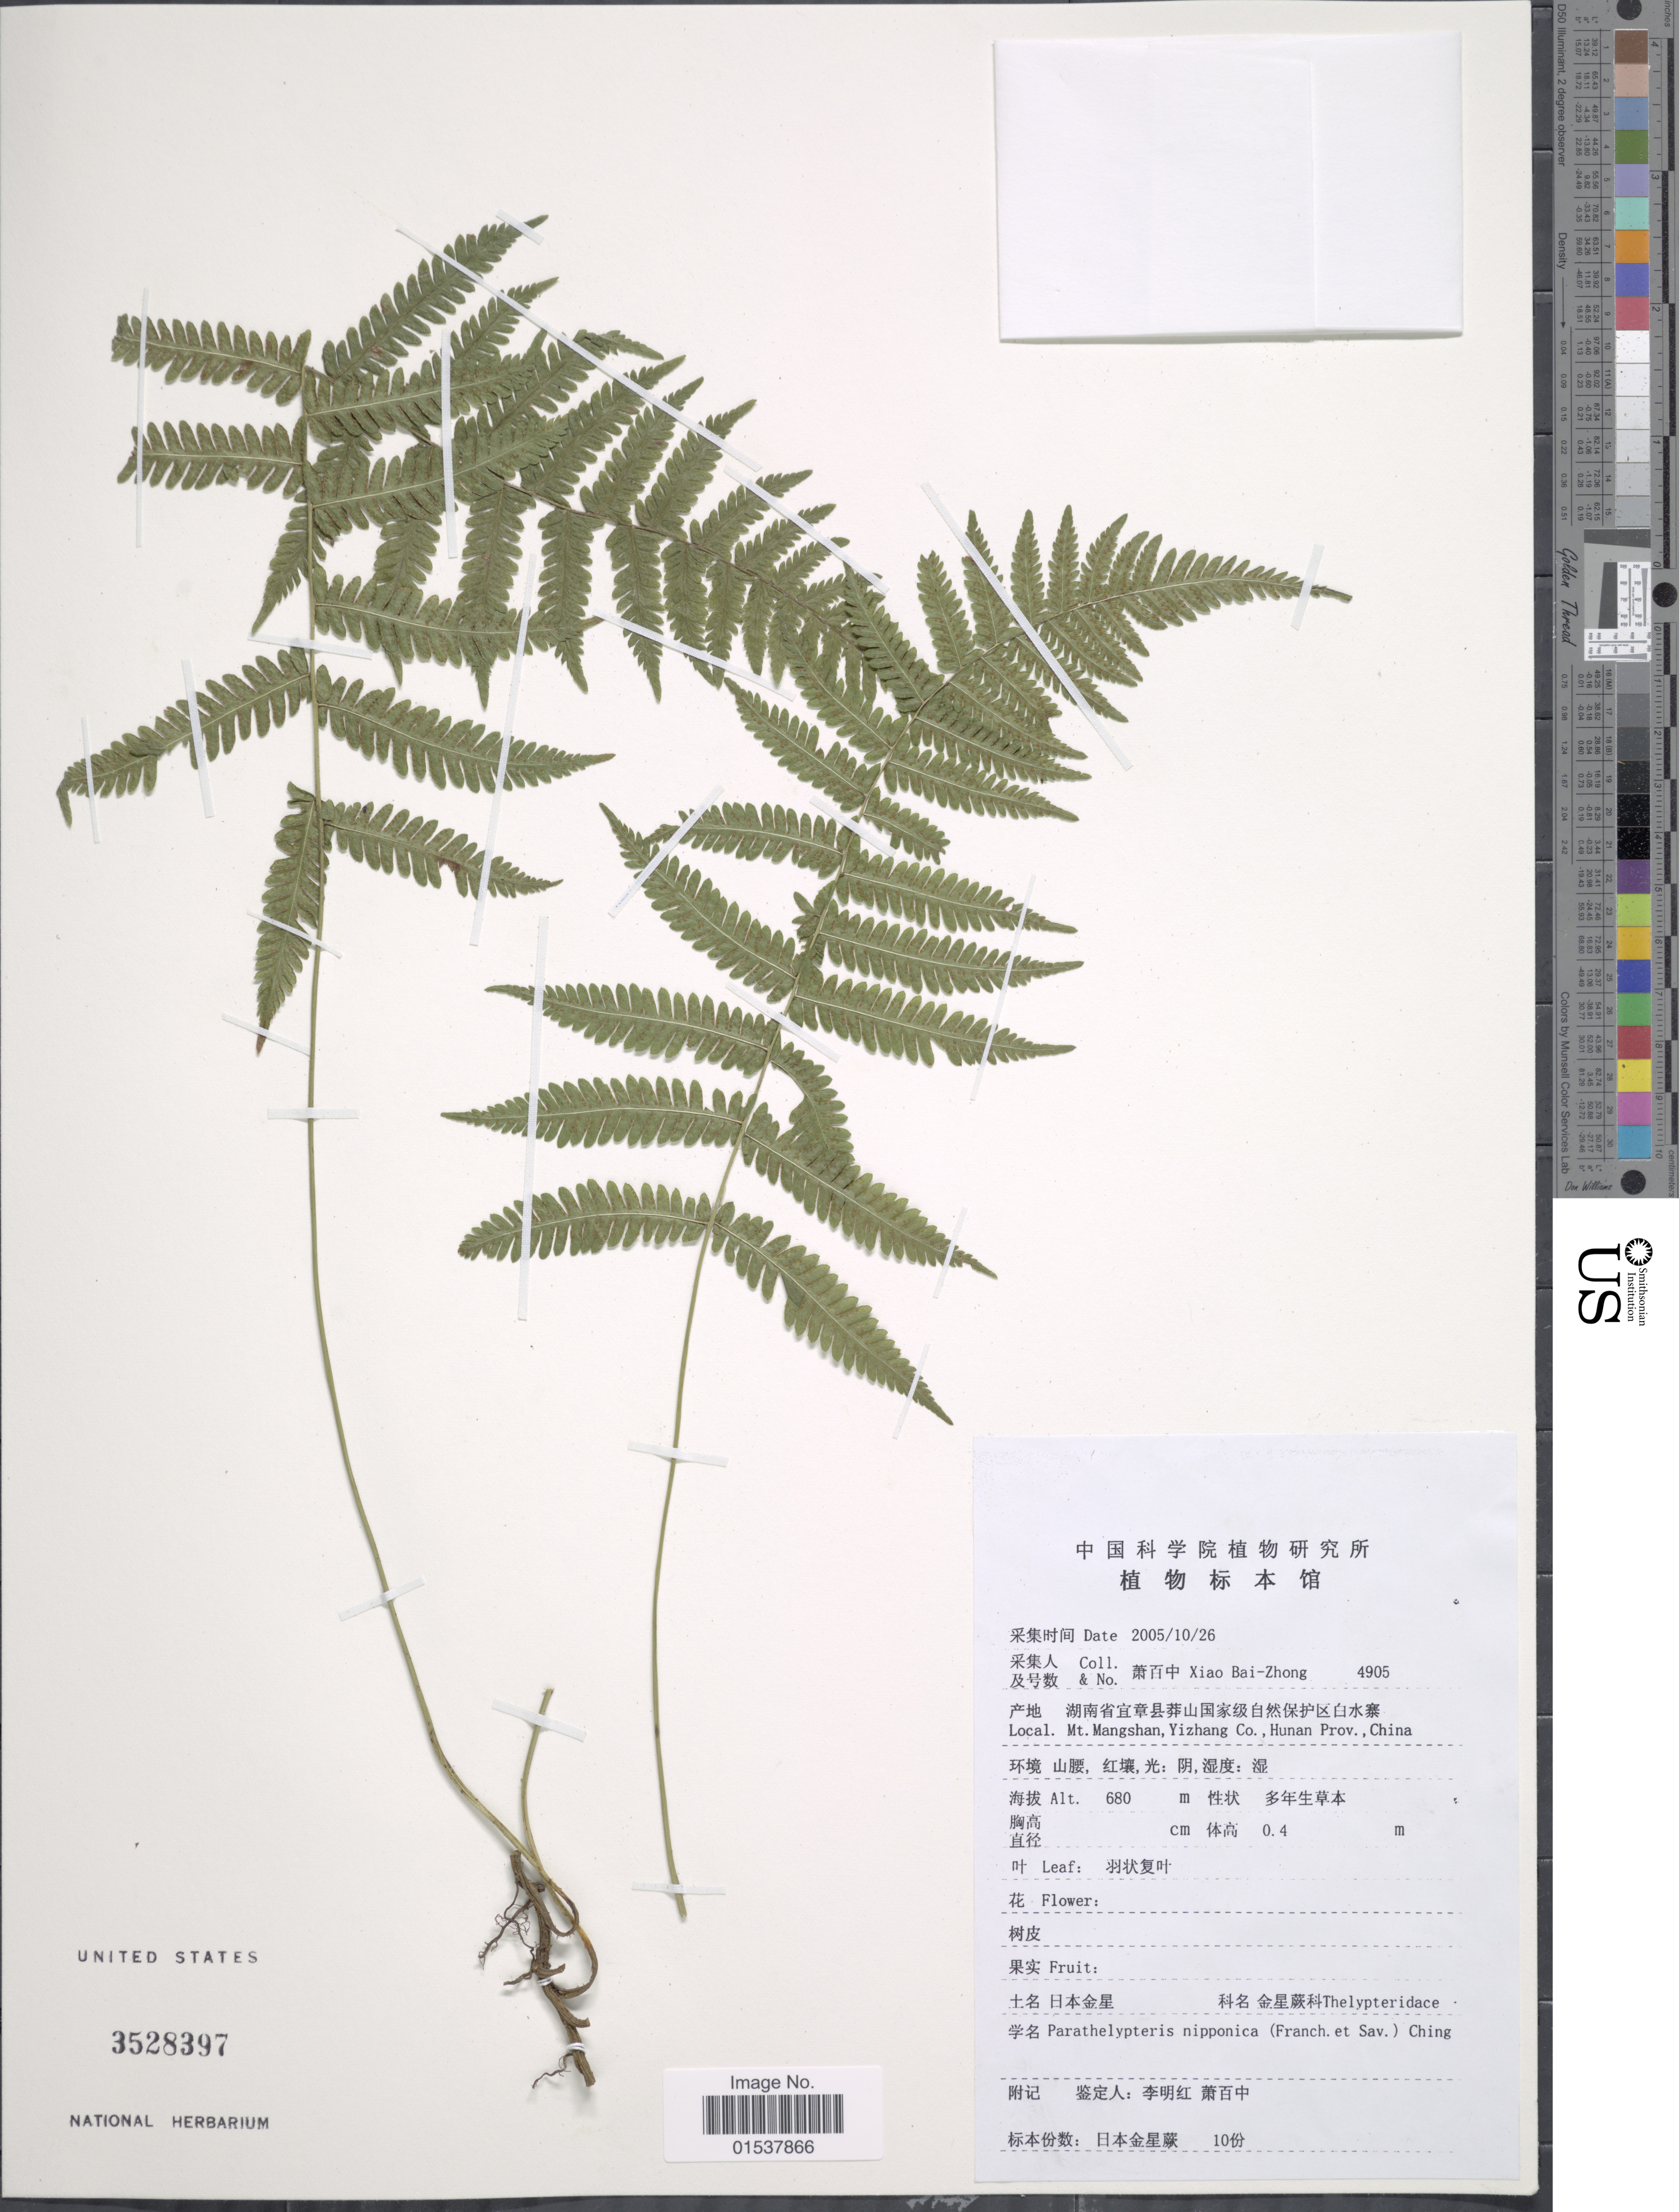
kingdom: Plantae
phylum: Tracheophyta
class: Polypodiopsida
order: Polypodiales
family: Thelypteridaceae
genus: Parathelypteris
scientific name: Parathelypteris nipponica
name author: (Franch. & Sav.) Ching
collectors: B. Z. Xiao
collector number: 4905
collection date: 2005-10-26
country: China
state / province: Hunan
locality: Mt. Mangshan, Yizhang Co., Hunan Prov., China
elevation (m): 680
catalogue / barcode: US 3528397